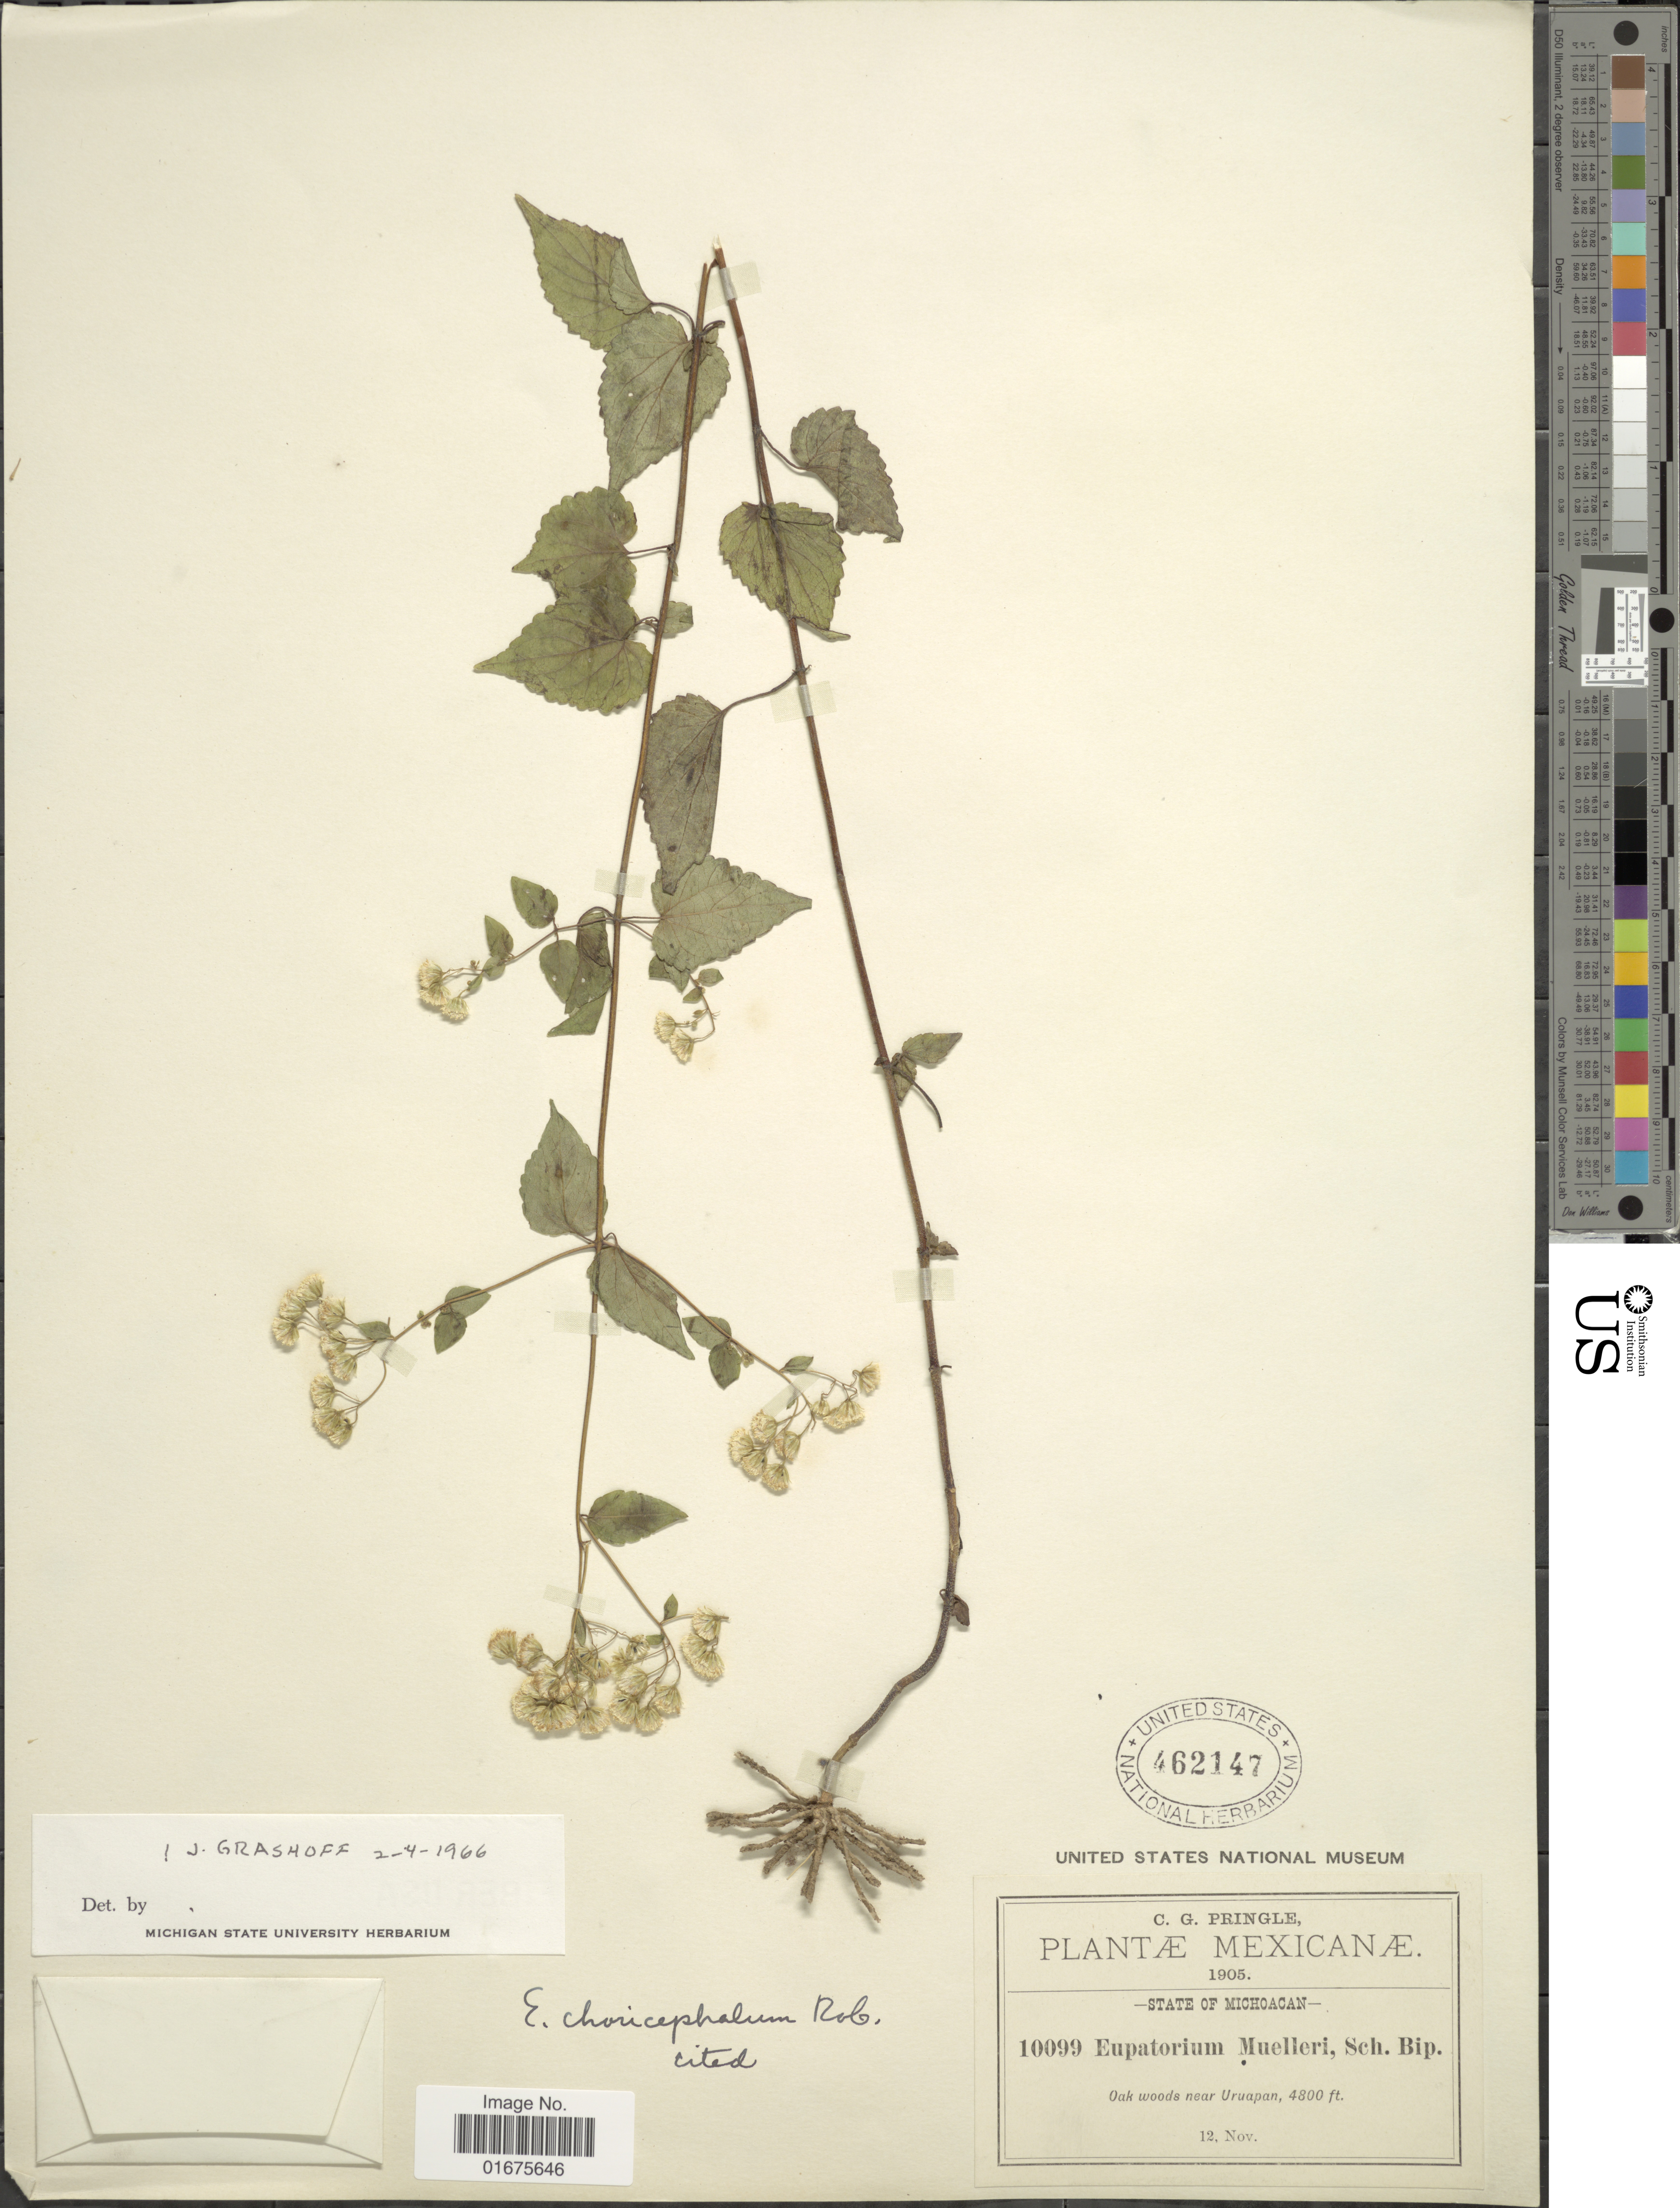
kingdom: Plantae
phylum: Tracheophyta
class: Magnoliopsida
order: Asterales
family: Asteraceae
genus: Ageratina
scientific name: Ageratina choricephala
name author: (B.L. Rob.) R.M. King & H. Rob.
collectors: C. G. Pringle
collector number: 10099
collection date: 1905-11-12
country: Mexico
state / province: Michoacán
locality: Oak woods near Uruapan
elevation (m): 1463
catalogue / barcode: US 462147